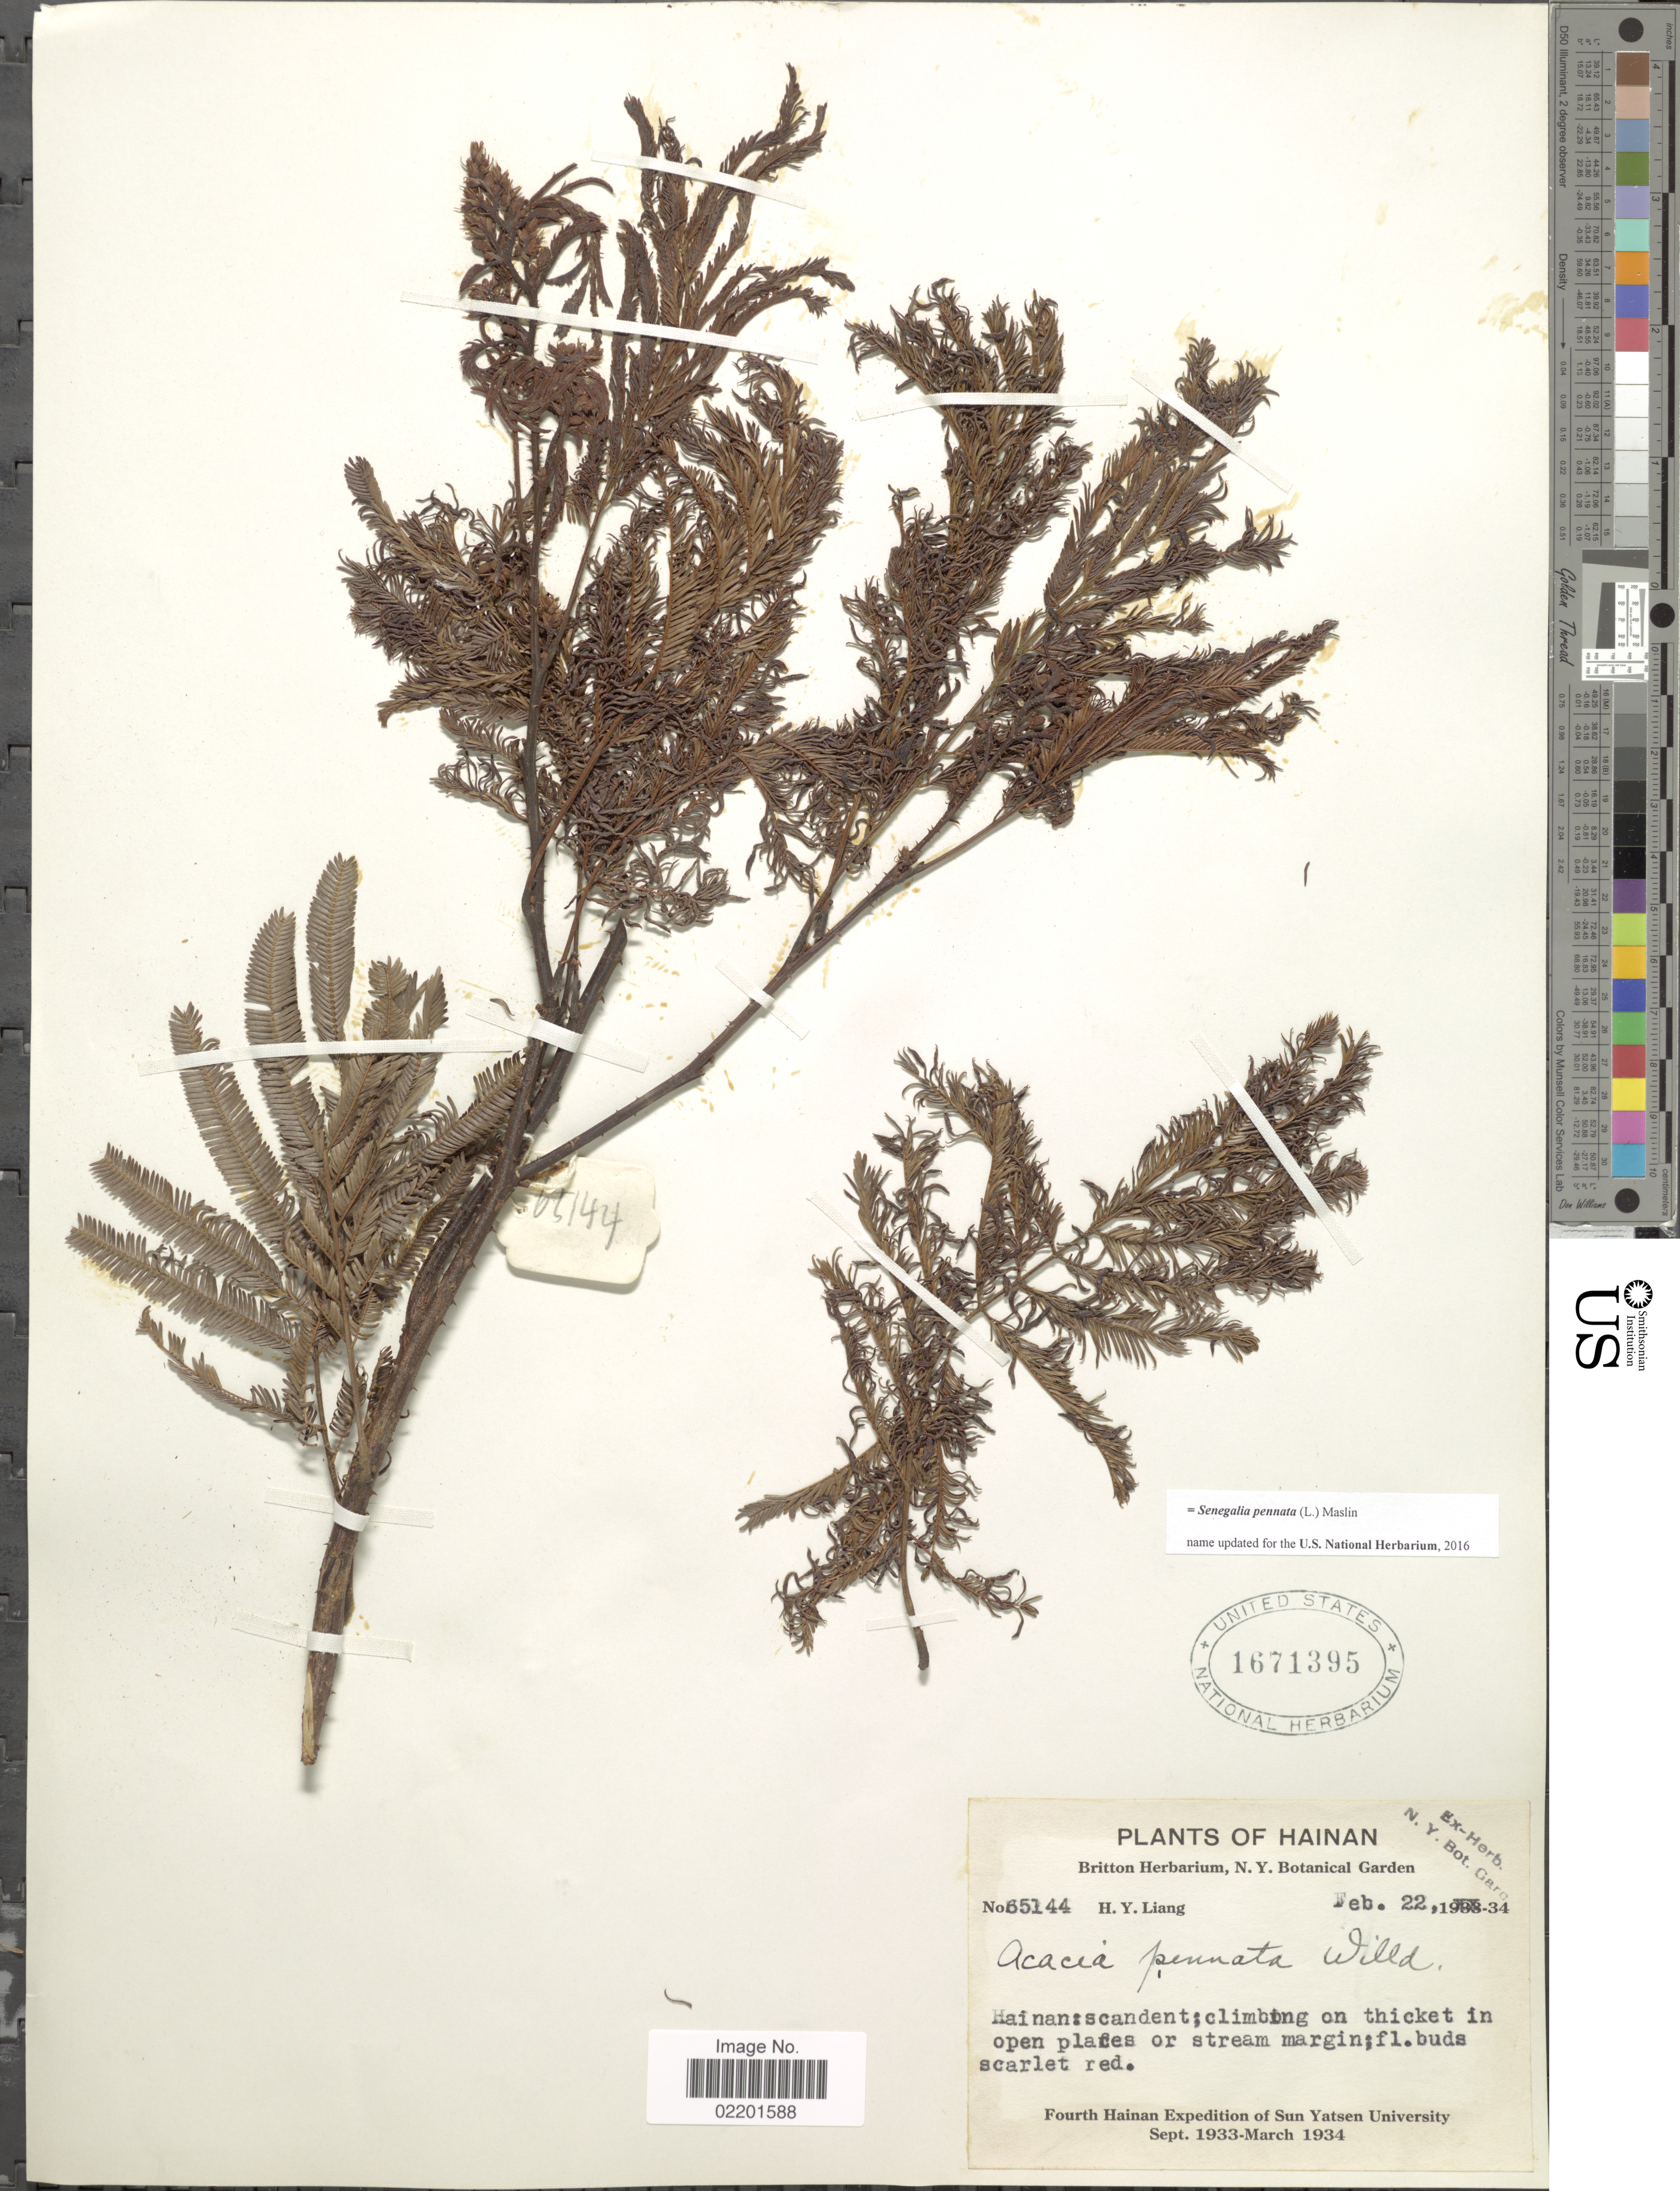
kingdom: Plantae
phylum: Tracheophyta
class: Magnoliopsida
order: Fabales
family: Fabaceae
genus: Senegalia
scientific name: Senegalia pennata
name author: (L.) Maslin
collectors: H. Y. Liang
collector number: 65144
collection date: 1934-02-22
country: China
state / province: Hainan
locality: Hainan,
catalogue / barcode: US 1671395